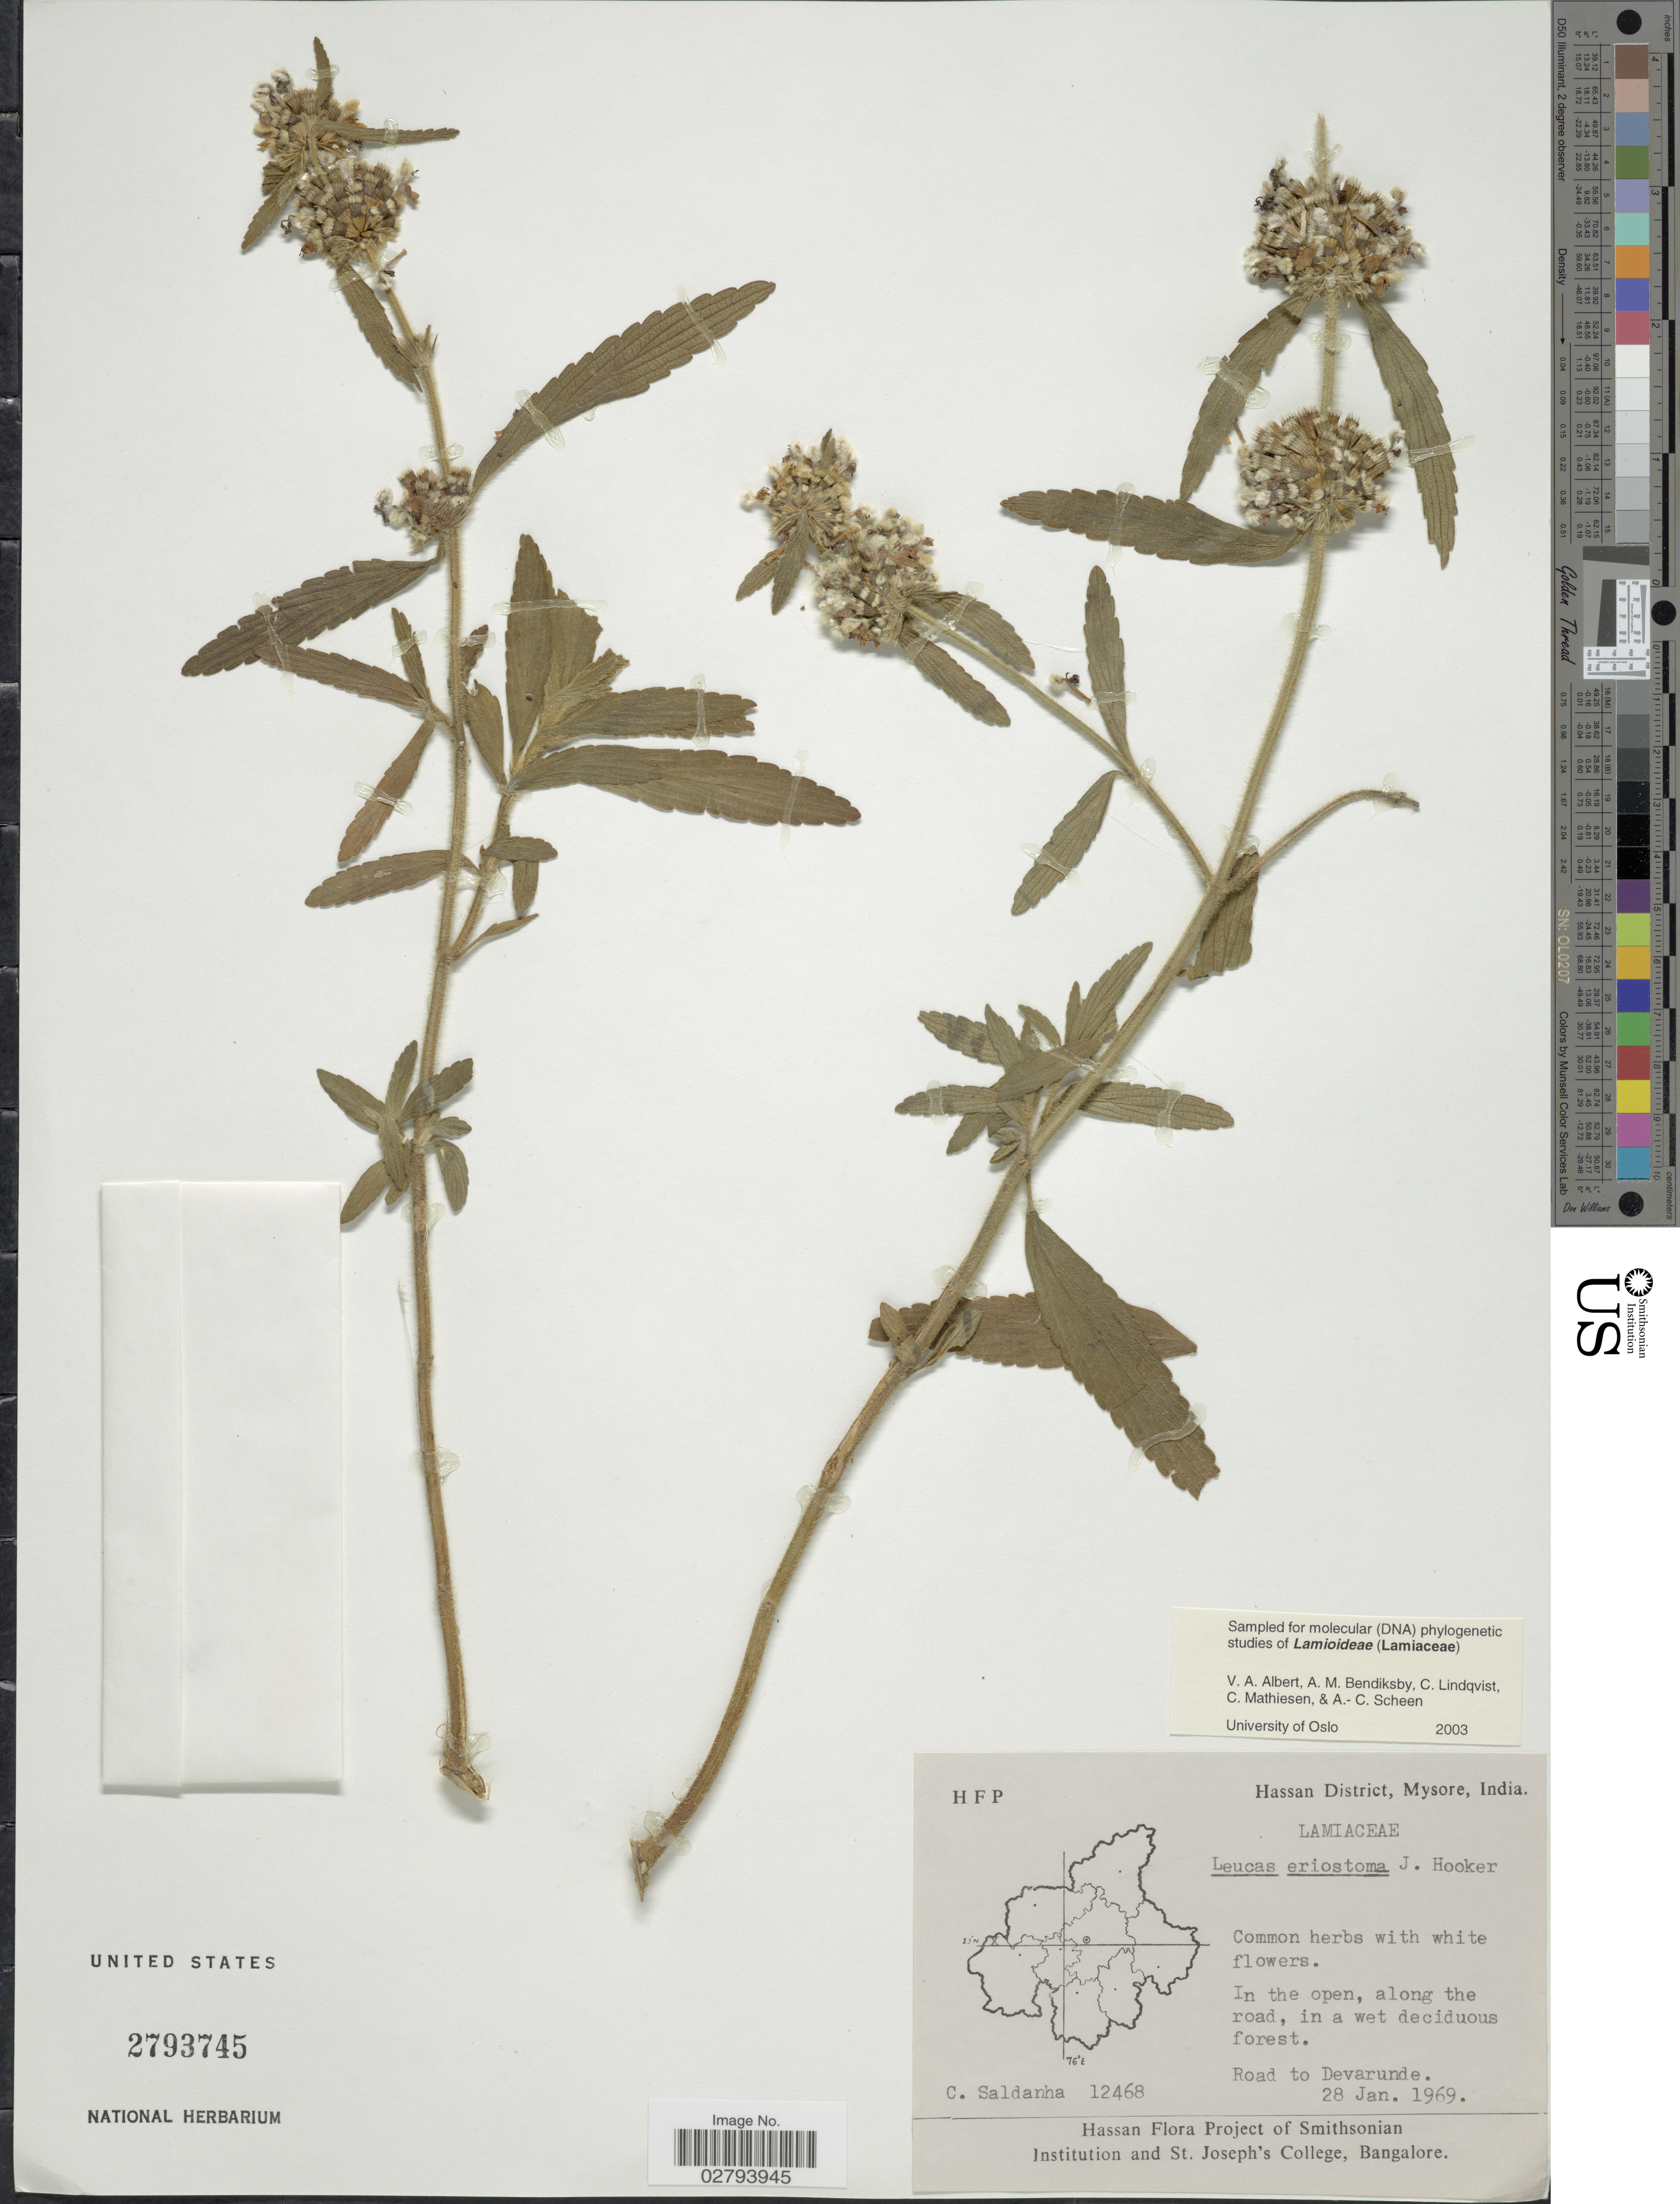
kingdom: Plantae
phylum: Tracheophyta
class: Magnoliopsida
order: Lamiales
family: Lamiaceae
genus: Leucas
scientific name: Leucas eriostoma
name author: Hook. f.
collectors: C. Saldanha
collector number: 12468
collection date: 1969-01-28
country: India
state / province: Karnataka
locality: Hassan District, Mysore, Road to Devarunde.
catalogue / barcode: US 2793745